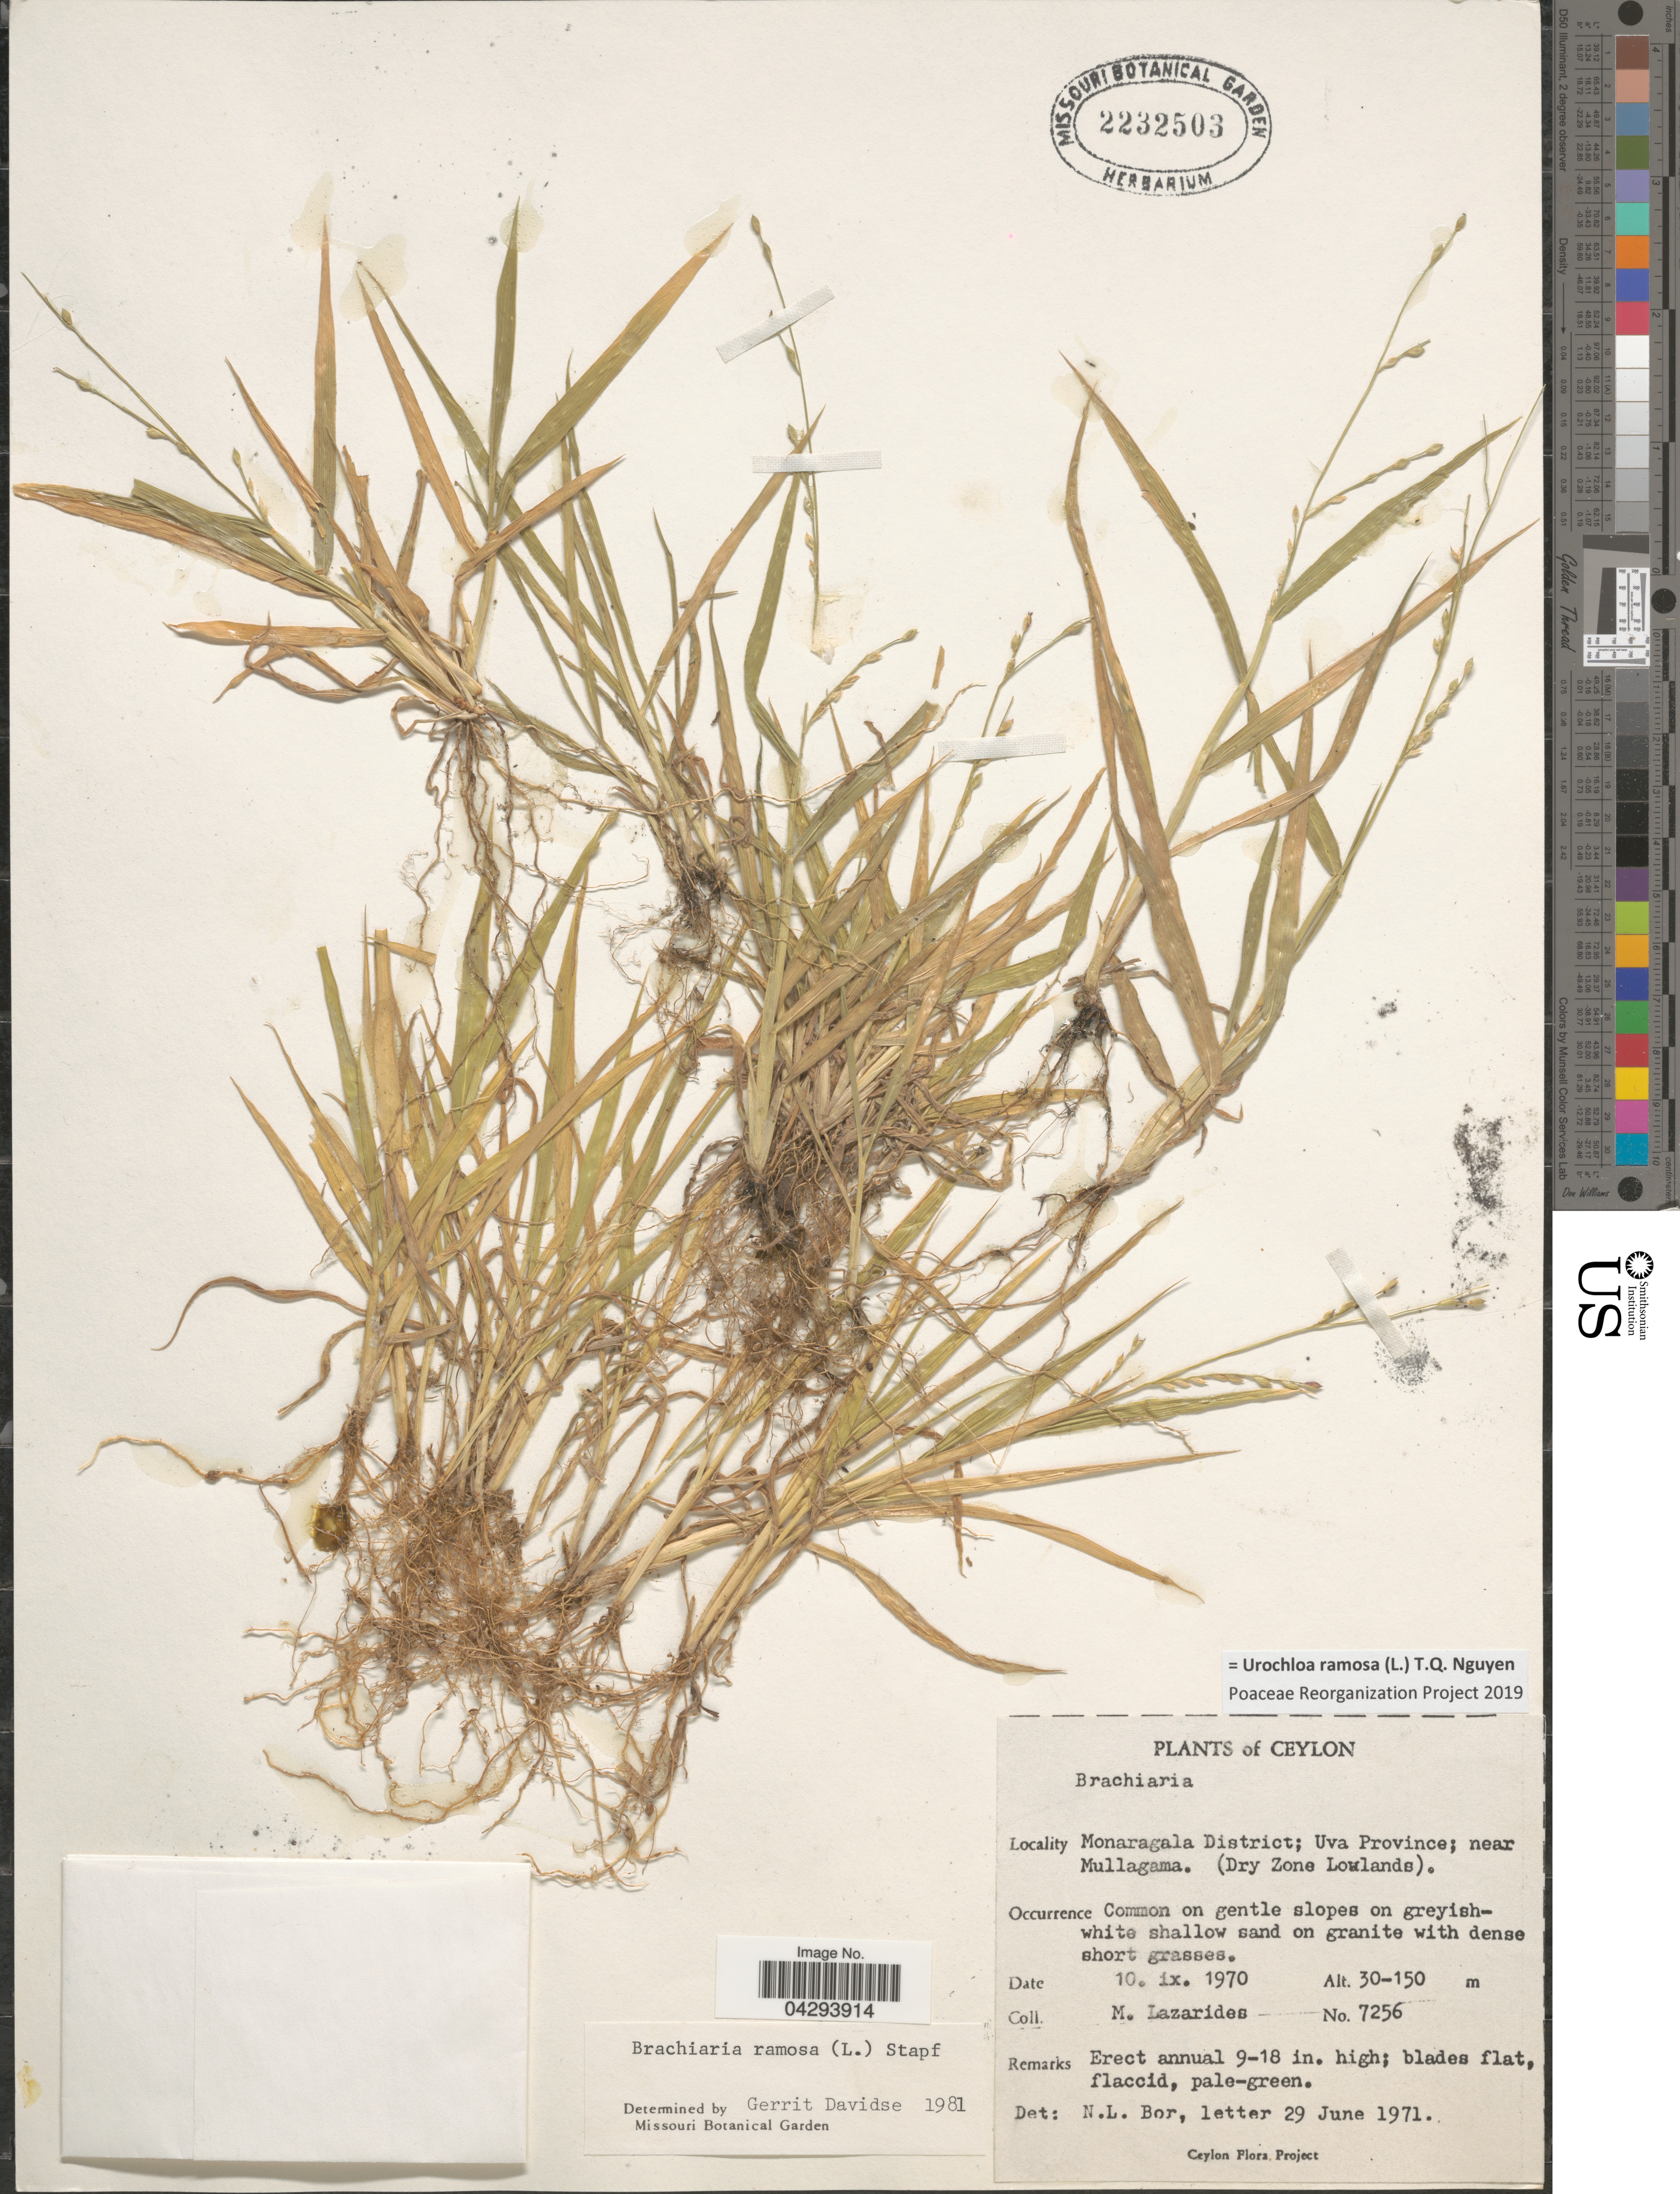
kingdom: Plantae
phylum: Tracheophyta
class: Liliopsida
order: Poales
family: Poaceae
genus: Urochloa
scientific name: Urochloa ramosa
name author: T.Q. Nguyen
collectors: M. Lazarides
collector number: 7256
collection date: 1970-09-10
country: Sri Lanka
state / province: Uva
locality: Ceylon. Monaragala District; near Mullagama. (Dry Zone Lowlands).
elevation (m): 30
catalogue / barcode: US 2232503